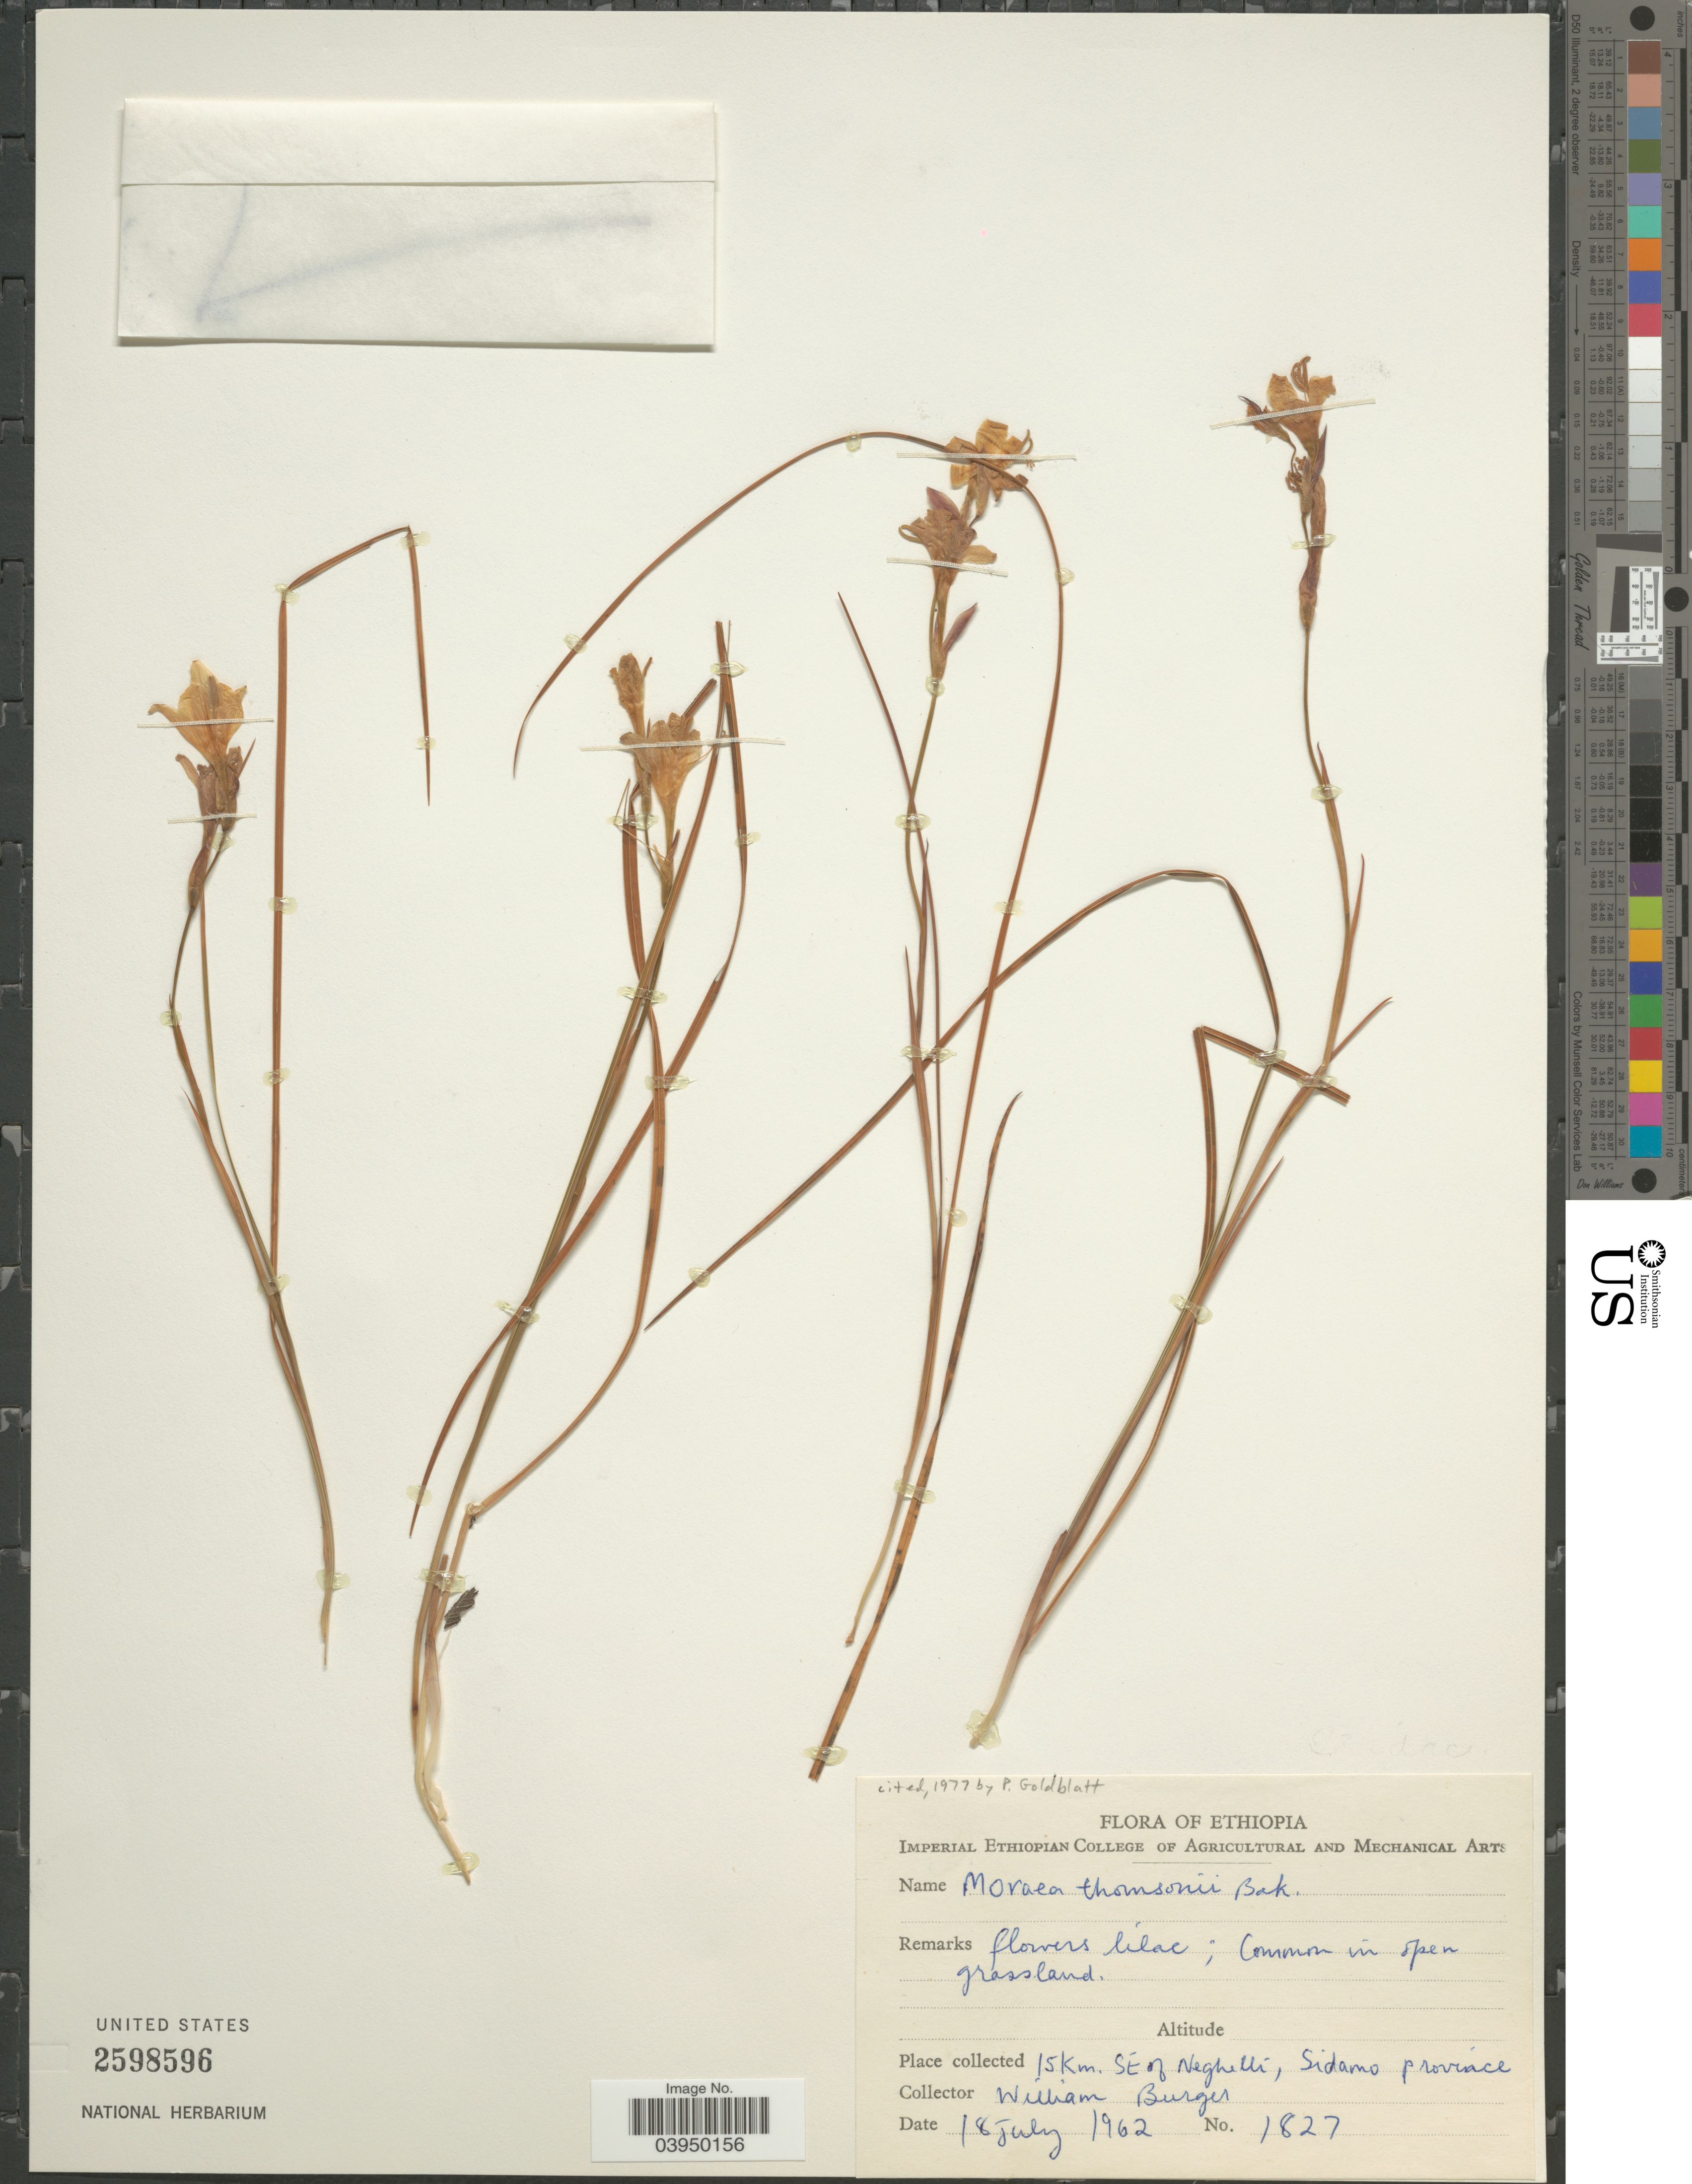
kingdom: Plantae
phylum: Tracheophyta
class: Liliopsida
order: Asparagales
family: Iridaceae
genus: Moraea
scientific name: Moraea thomsonii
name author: Baker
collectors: W. Burger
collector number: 1827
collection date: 1962-07-18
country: Ethiopia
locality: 15 Km. SE of Neghellí, Sidamo Province.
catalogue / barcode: US 2598596